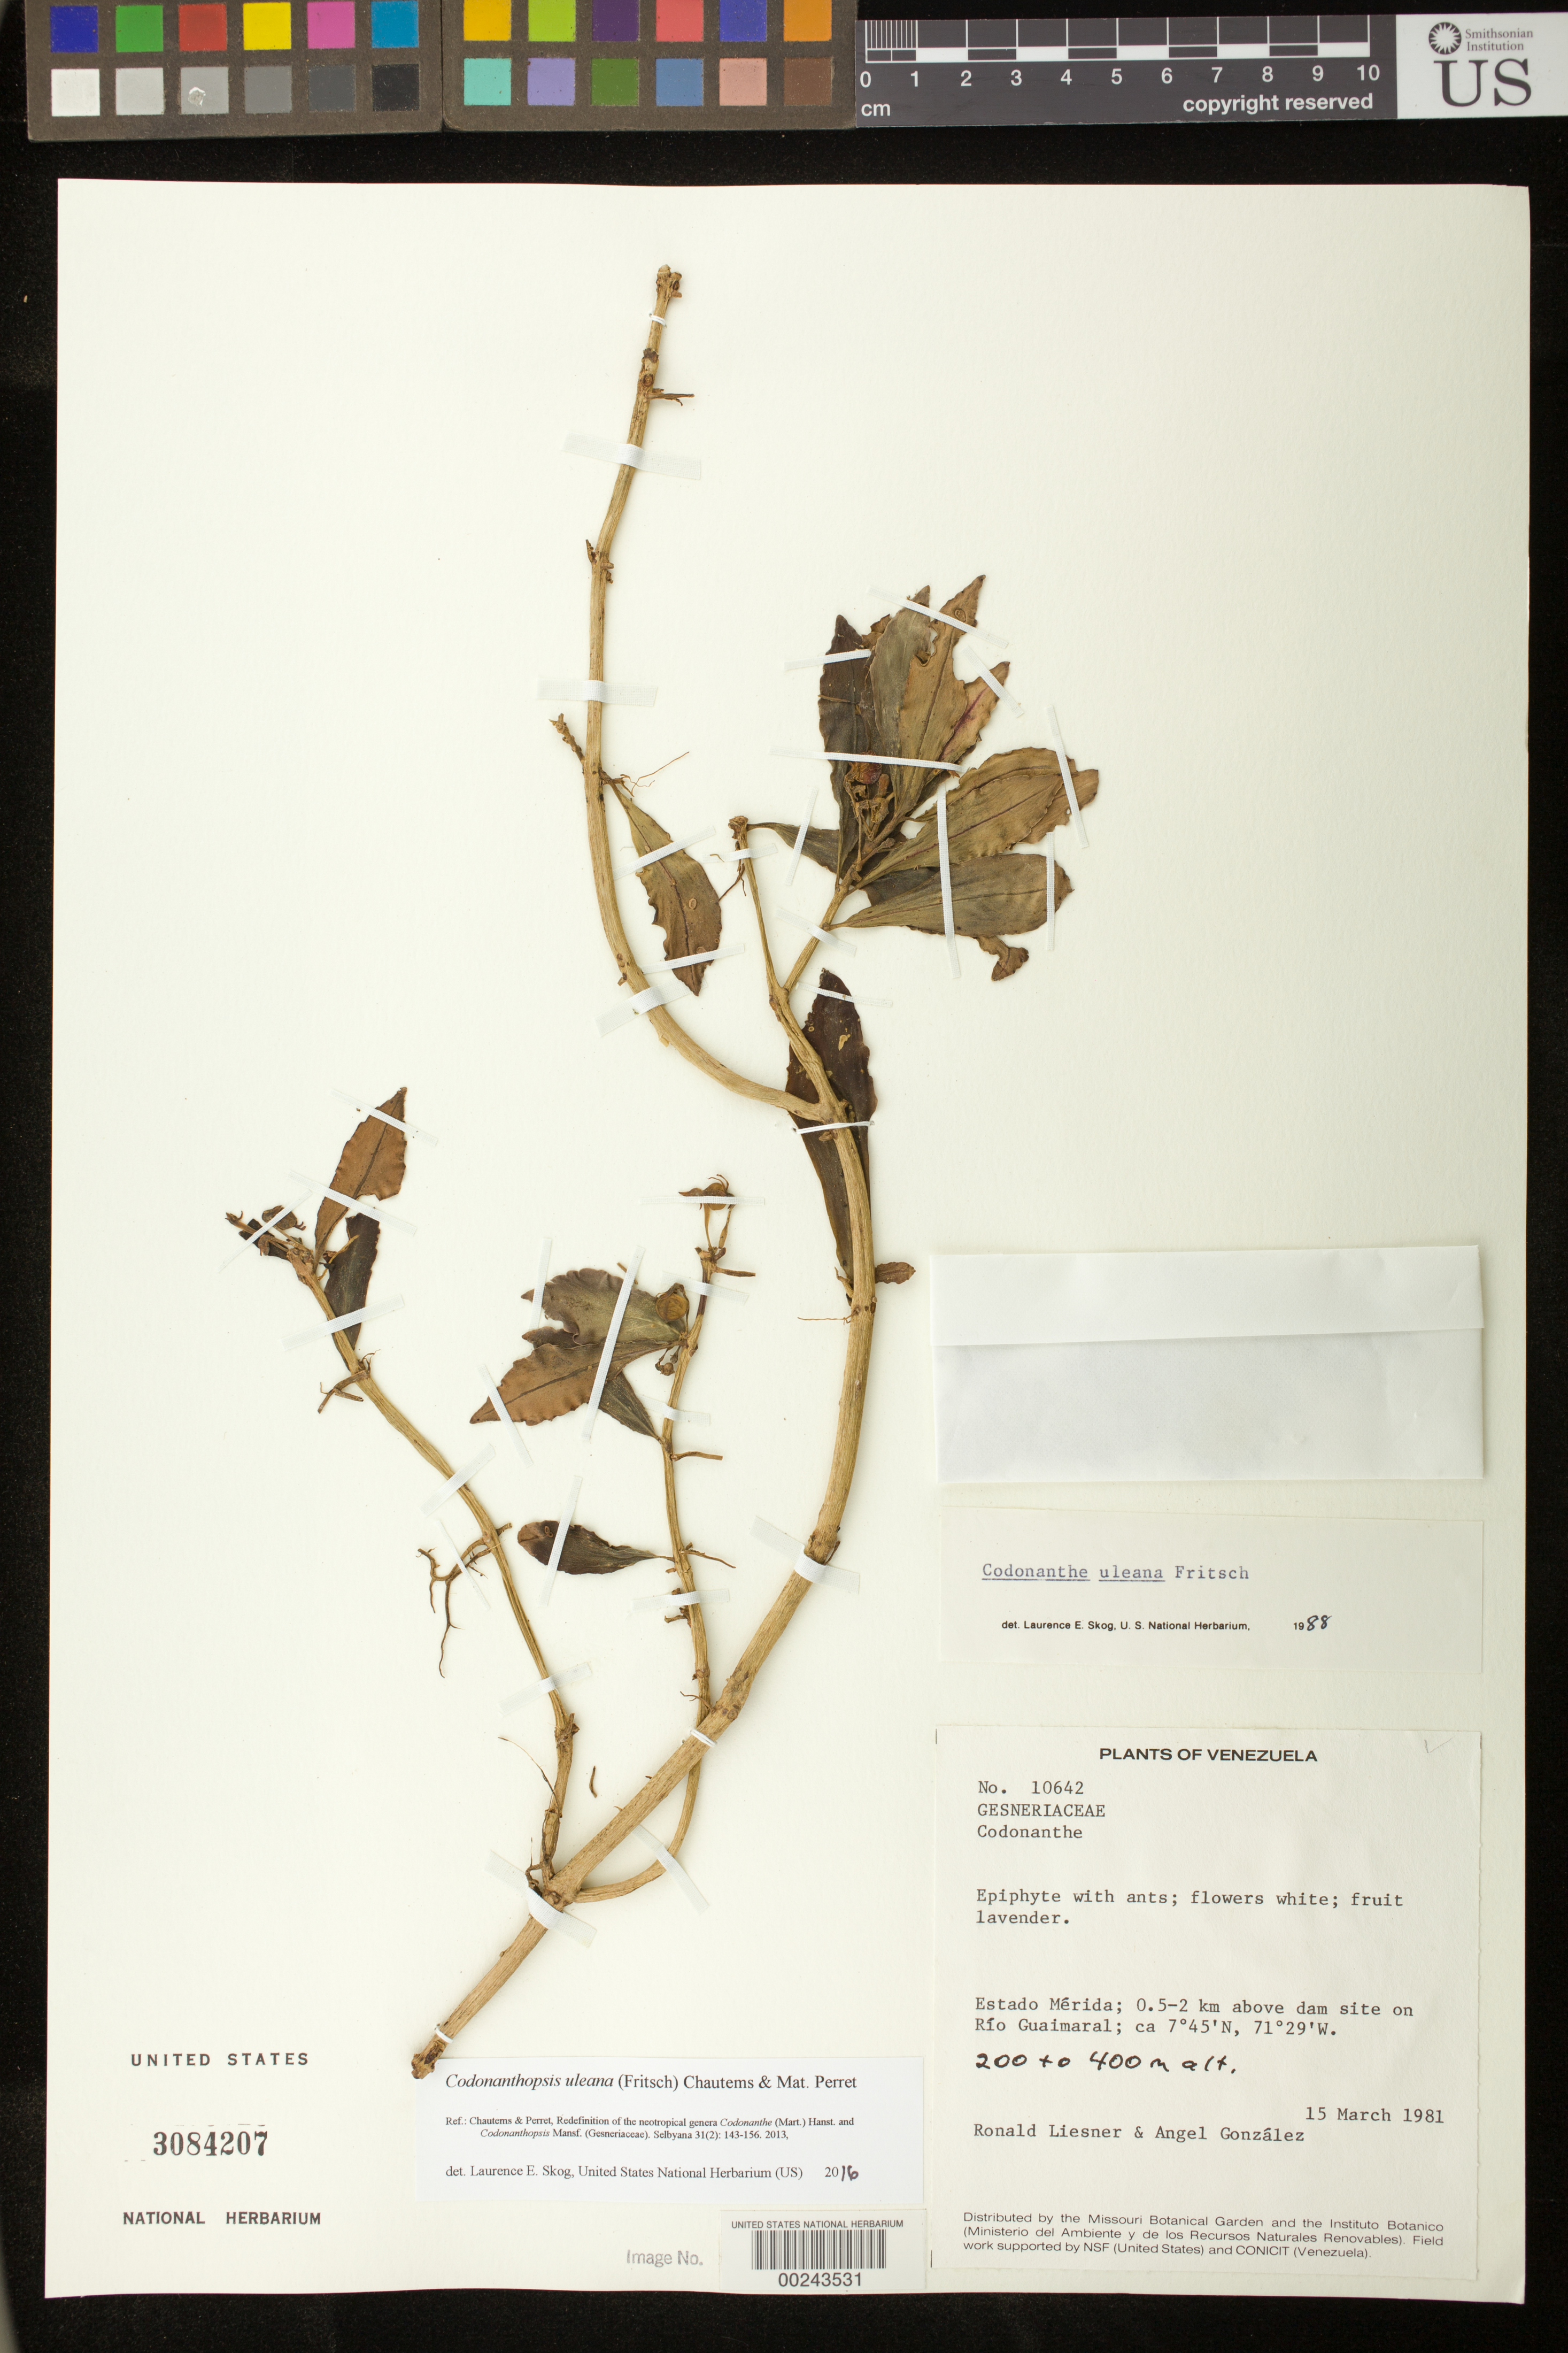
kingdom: Plantae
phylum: Tracheophyta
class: Magnoliopsida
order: Lamiales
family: Gesneriaceae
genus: Codonanthopsis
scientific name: Codonanthopsis uleana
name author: (Fritsch) Chautems & Mat.Perret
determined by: Skog, Laurence E.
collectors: R. L. Liesner & A. C. González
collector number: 10642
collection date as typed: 15 Mar 1981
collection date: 1981-03-15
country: Venezuela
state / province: Mérida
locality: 0.5-2 km above dam site on Rio Guaimaral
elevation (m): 200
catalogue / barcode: US 3084207